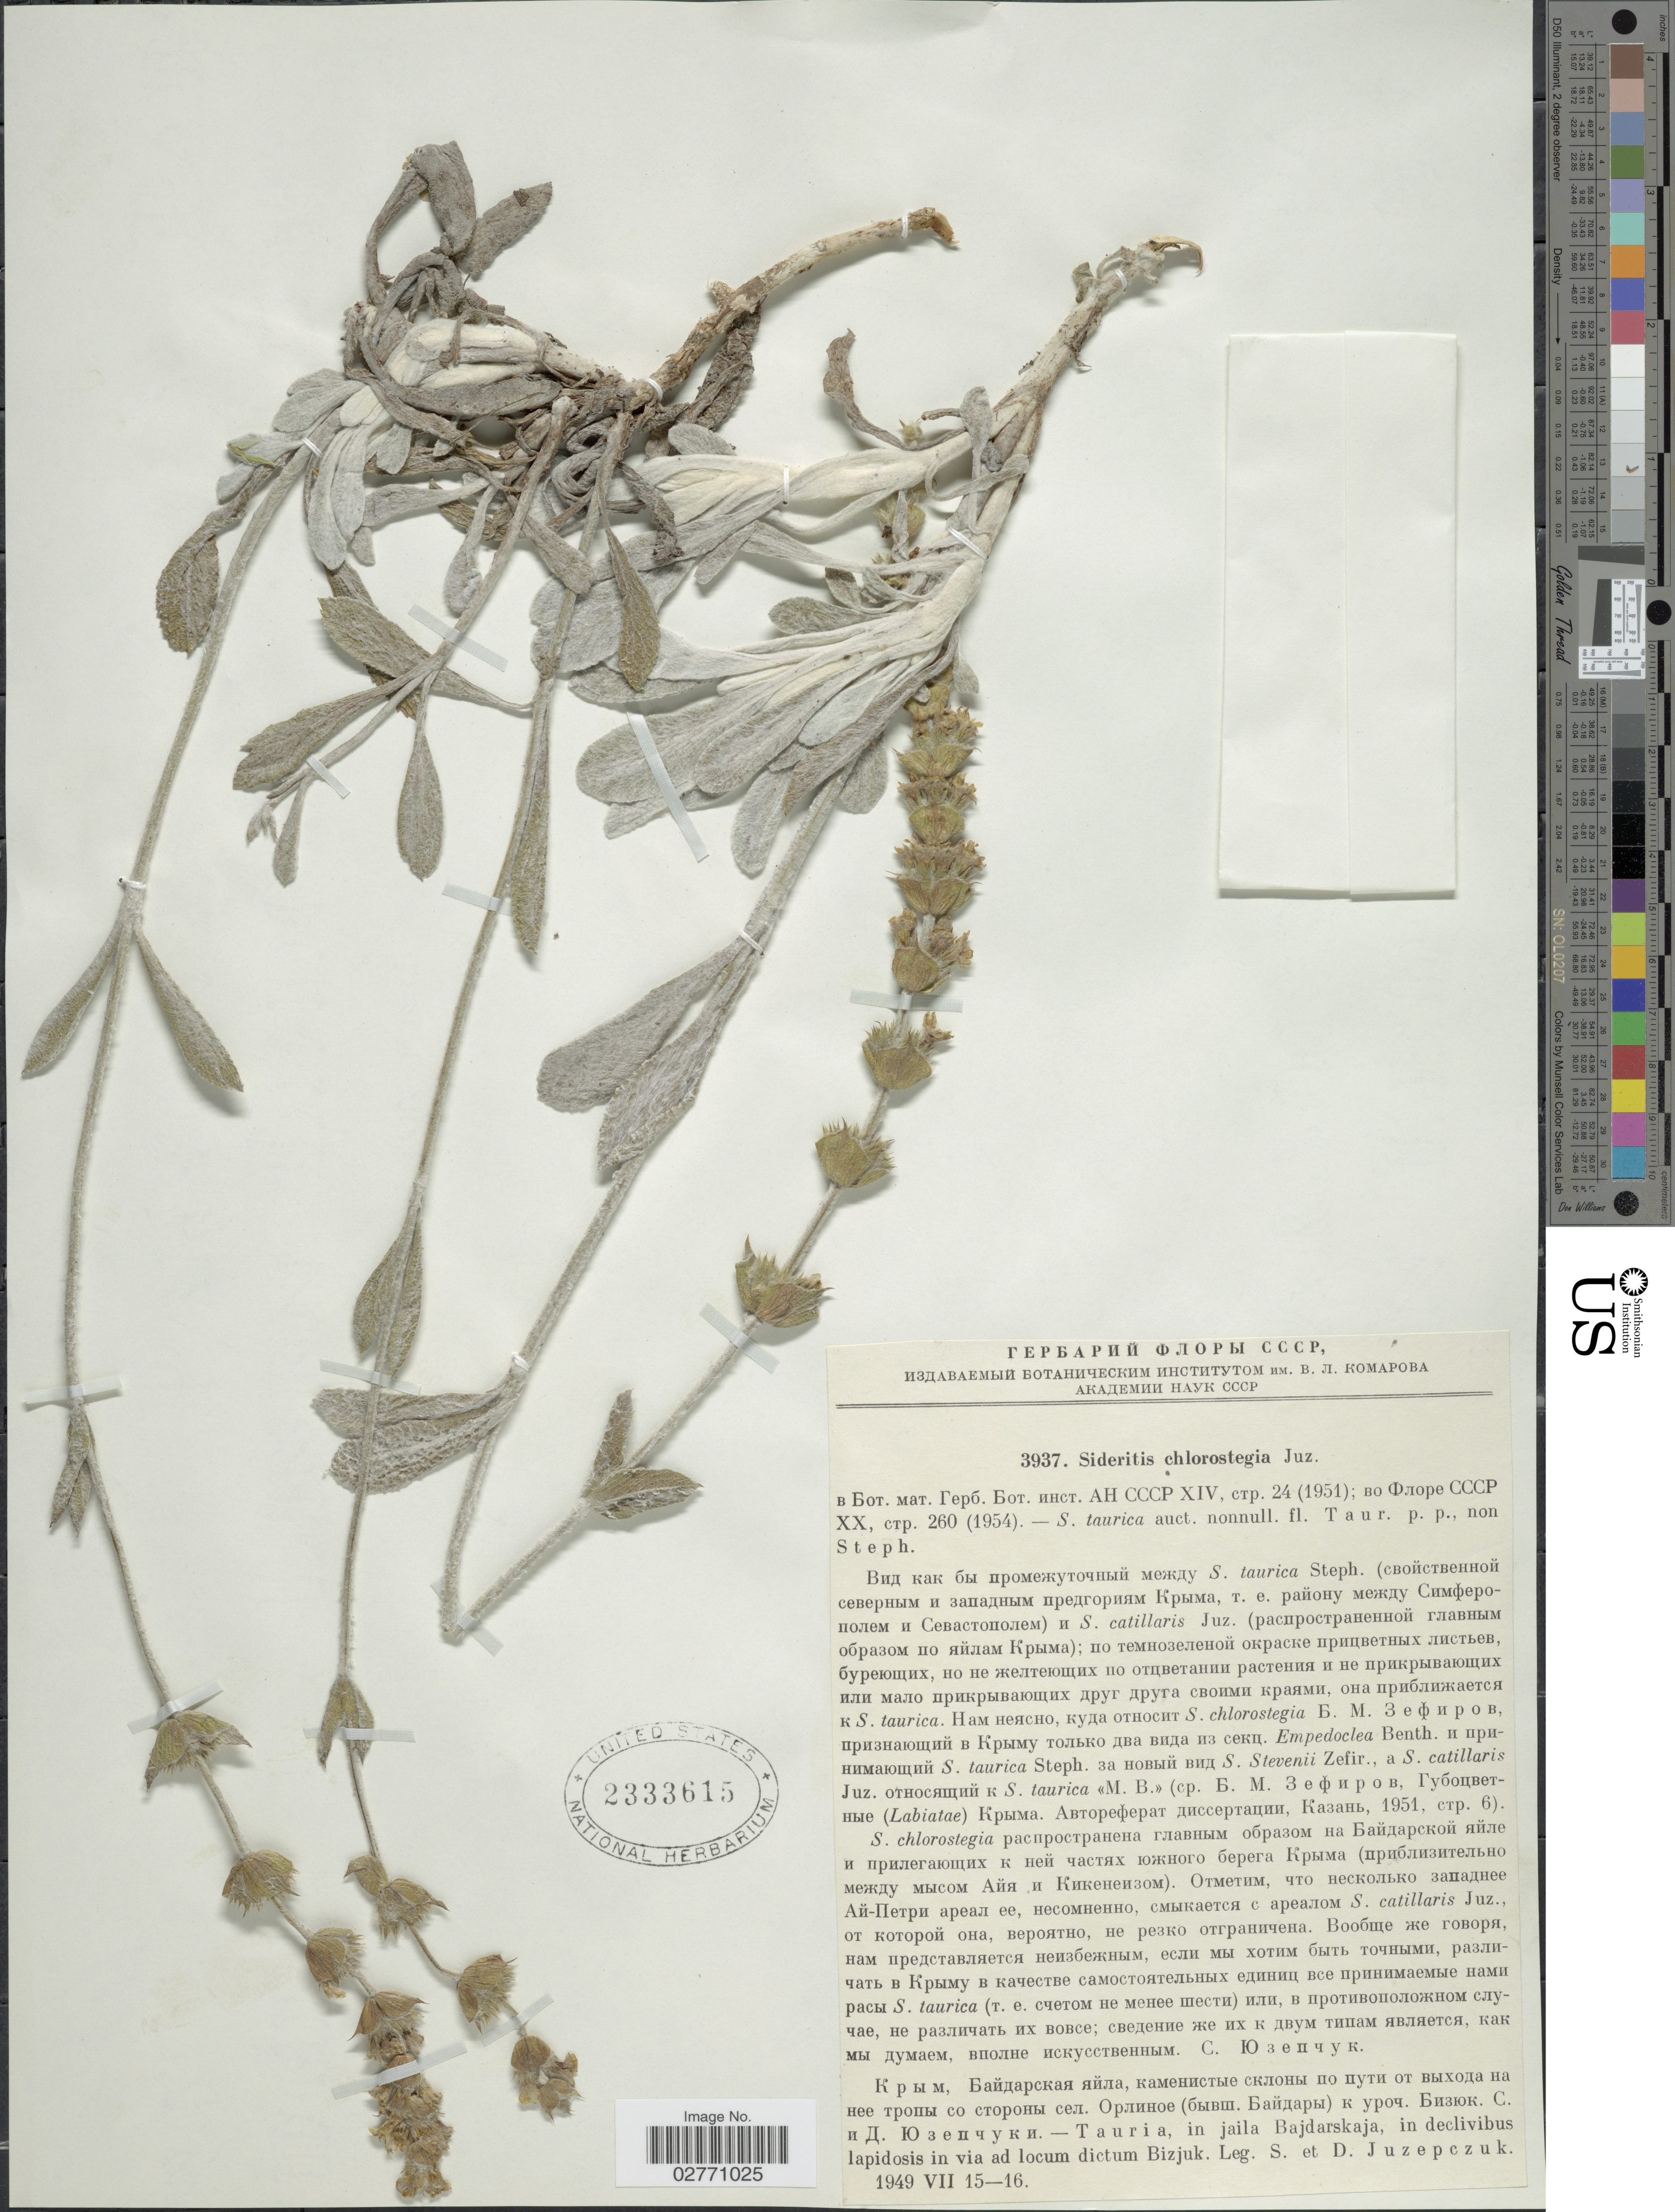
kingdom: Plantae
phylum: Tracheophyta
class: Magnoliopsida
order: Lamiales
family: Lamiaceae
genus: Sideritis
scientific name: Sideritis chlorostegia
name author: Juz.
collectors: S. V. Juzepczuk & D. Juzepczuk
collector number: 3937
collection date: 1949-07-15/1949-07-16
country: Russian Federation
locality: Tauria, in jaila Bajdarskaja, in declivibus lapidosis in via ad locum dictum Bizjuk.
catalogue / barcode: US 2333615